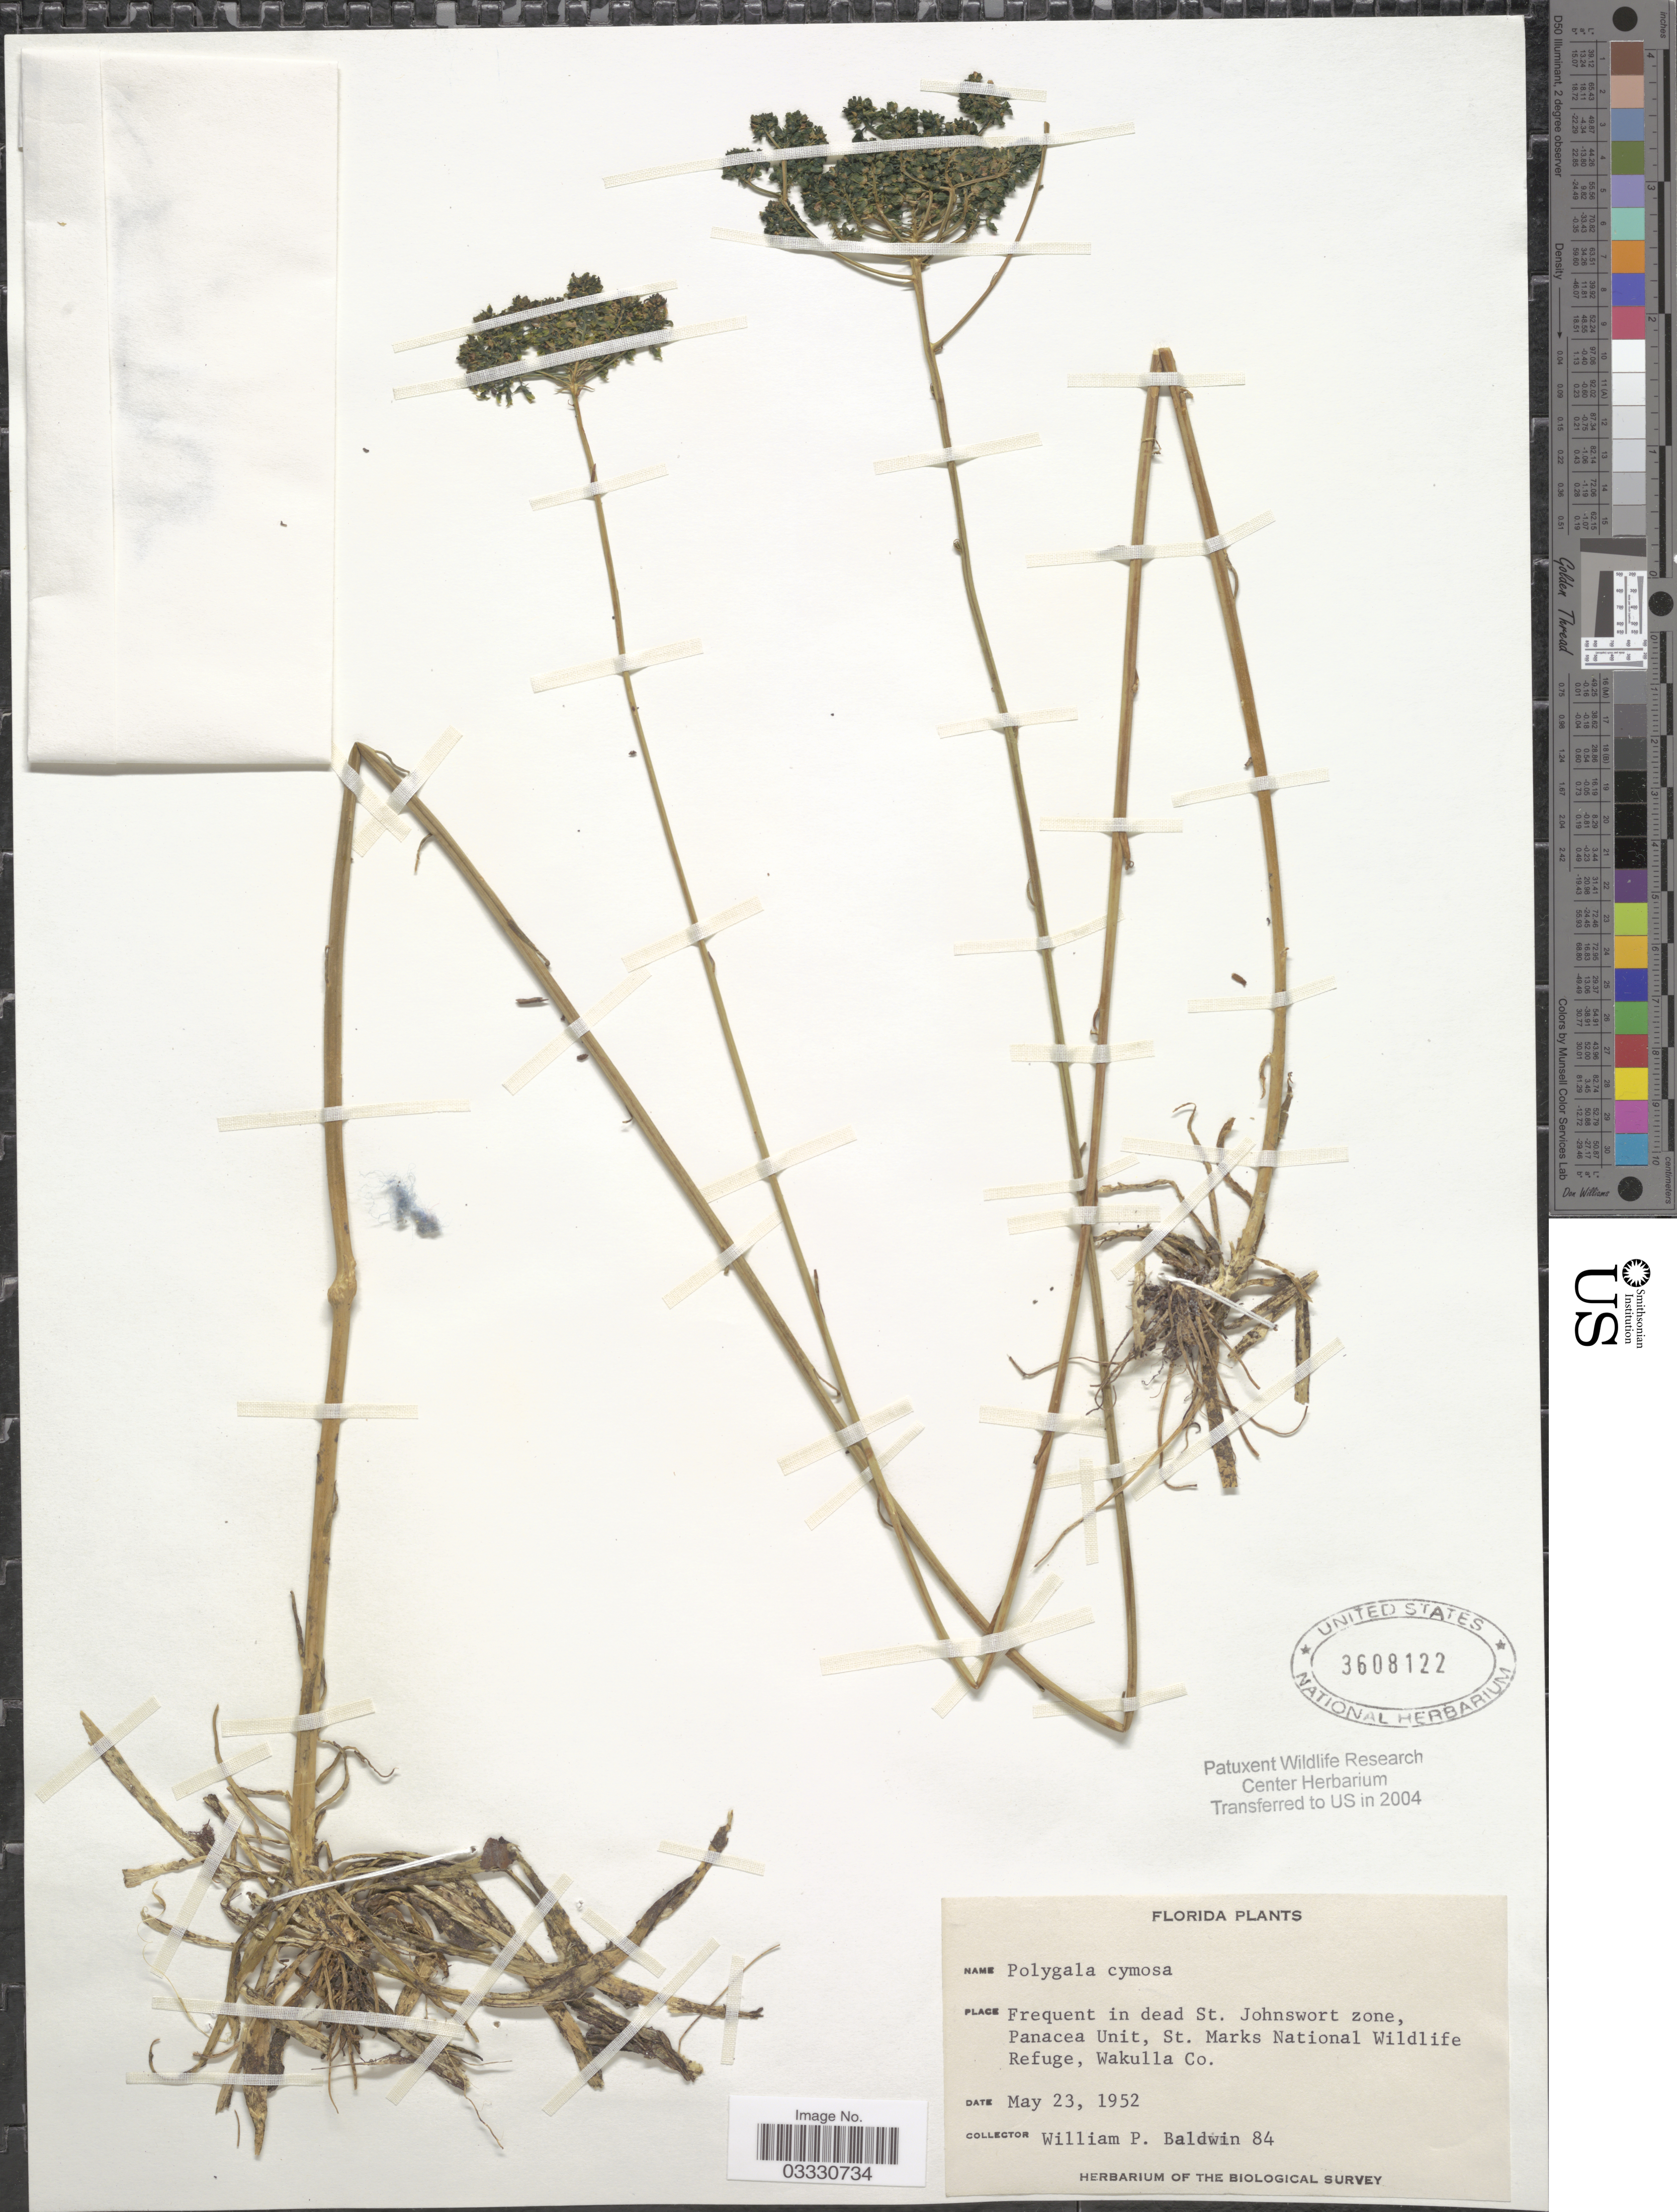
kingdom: Plantae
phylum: Tracheophyta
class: Magnoliopsida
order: Fabales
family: Polygalaceae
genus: Polygala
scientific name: Polygala cymosa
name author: Walter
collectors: W. Baldwin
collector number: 84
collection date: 1952-05-23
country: United States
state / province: Florida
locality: Dead St. Johnswort zone, Panacea Unit, St. Marks National Wildlife Refuge, Wakulla Co.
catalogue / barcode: US 3608122